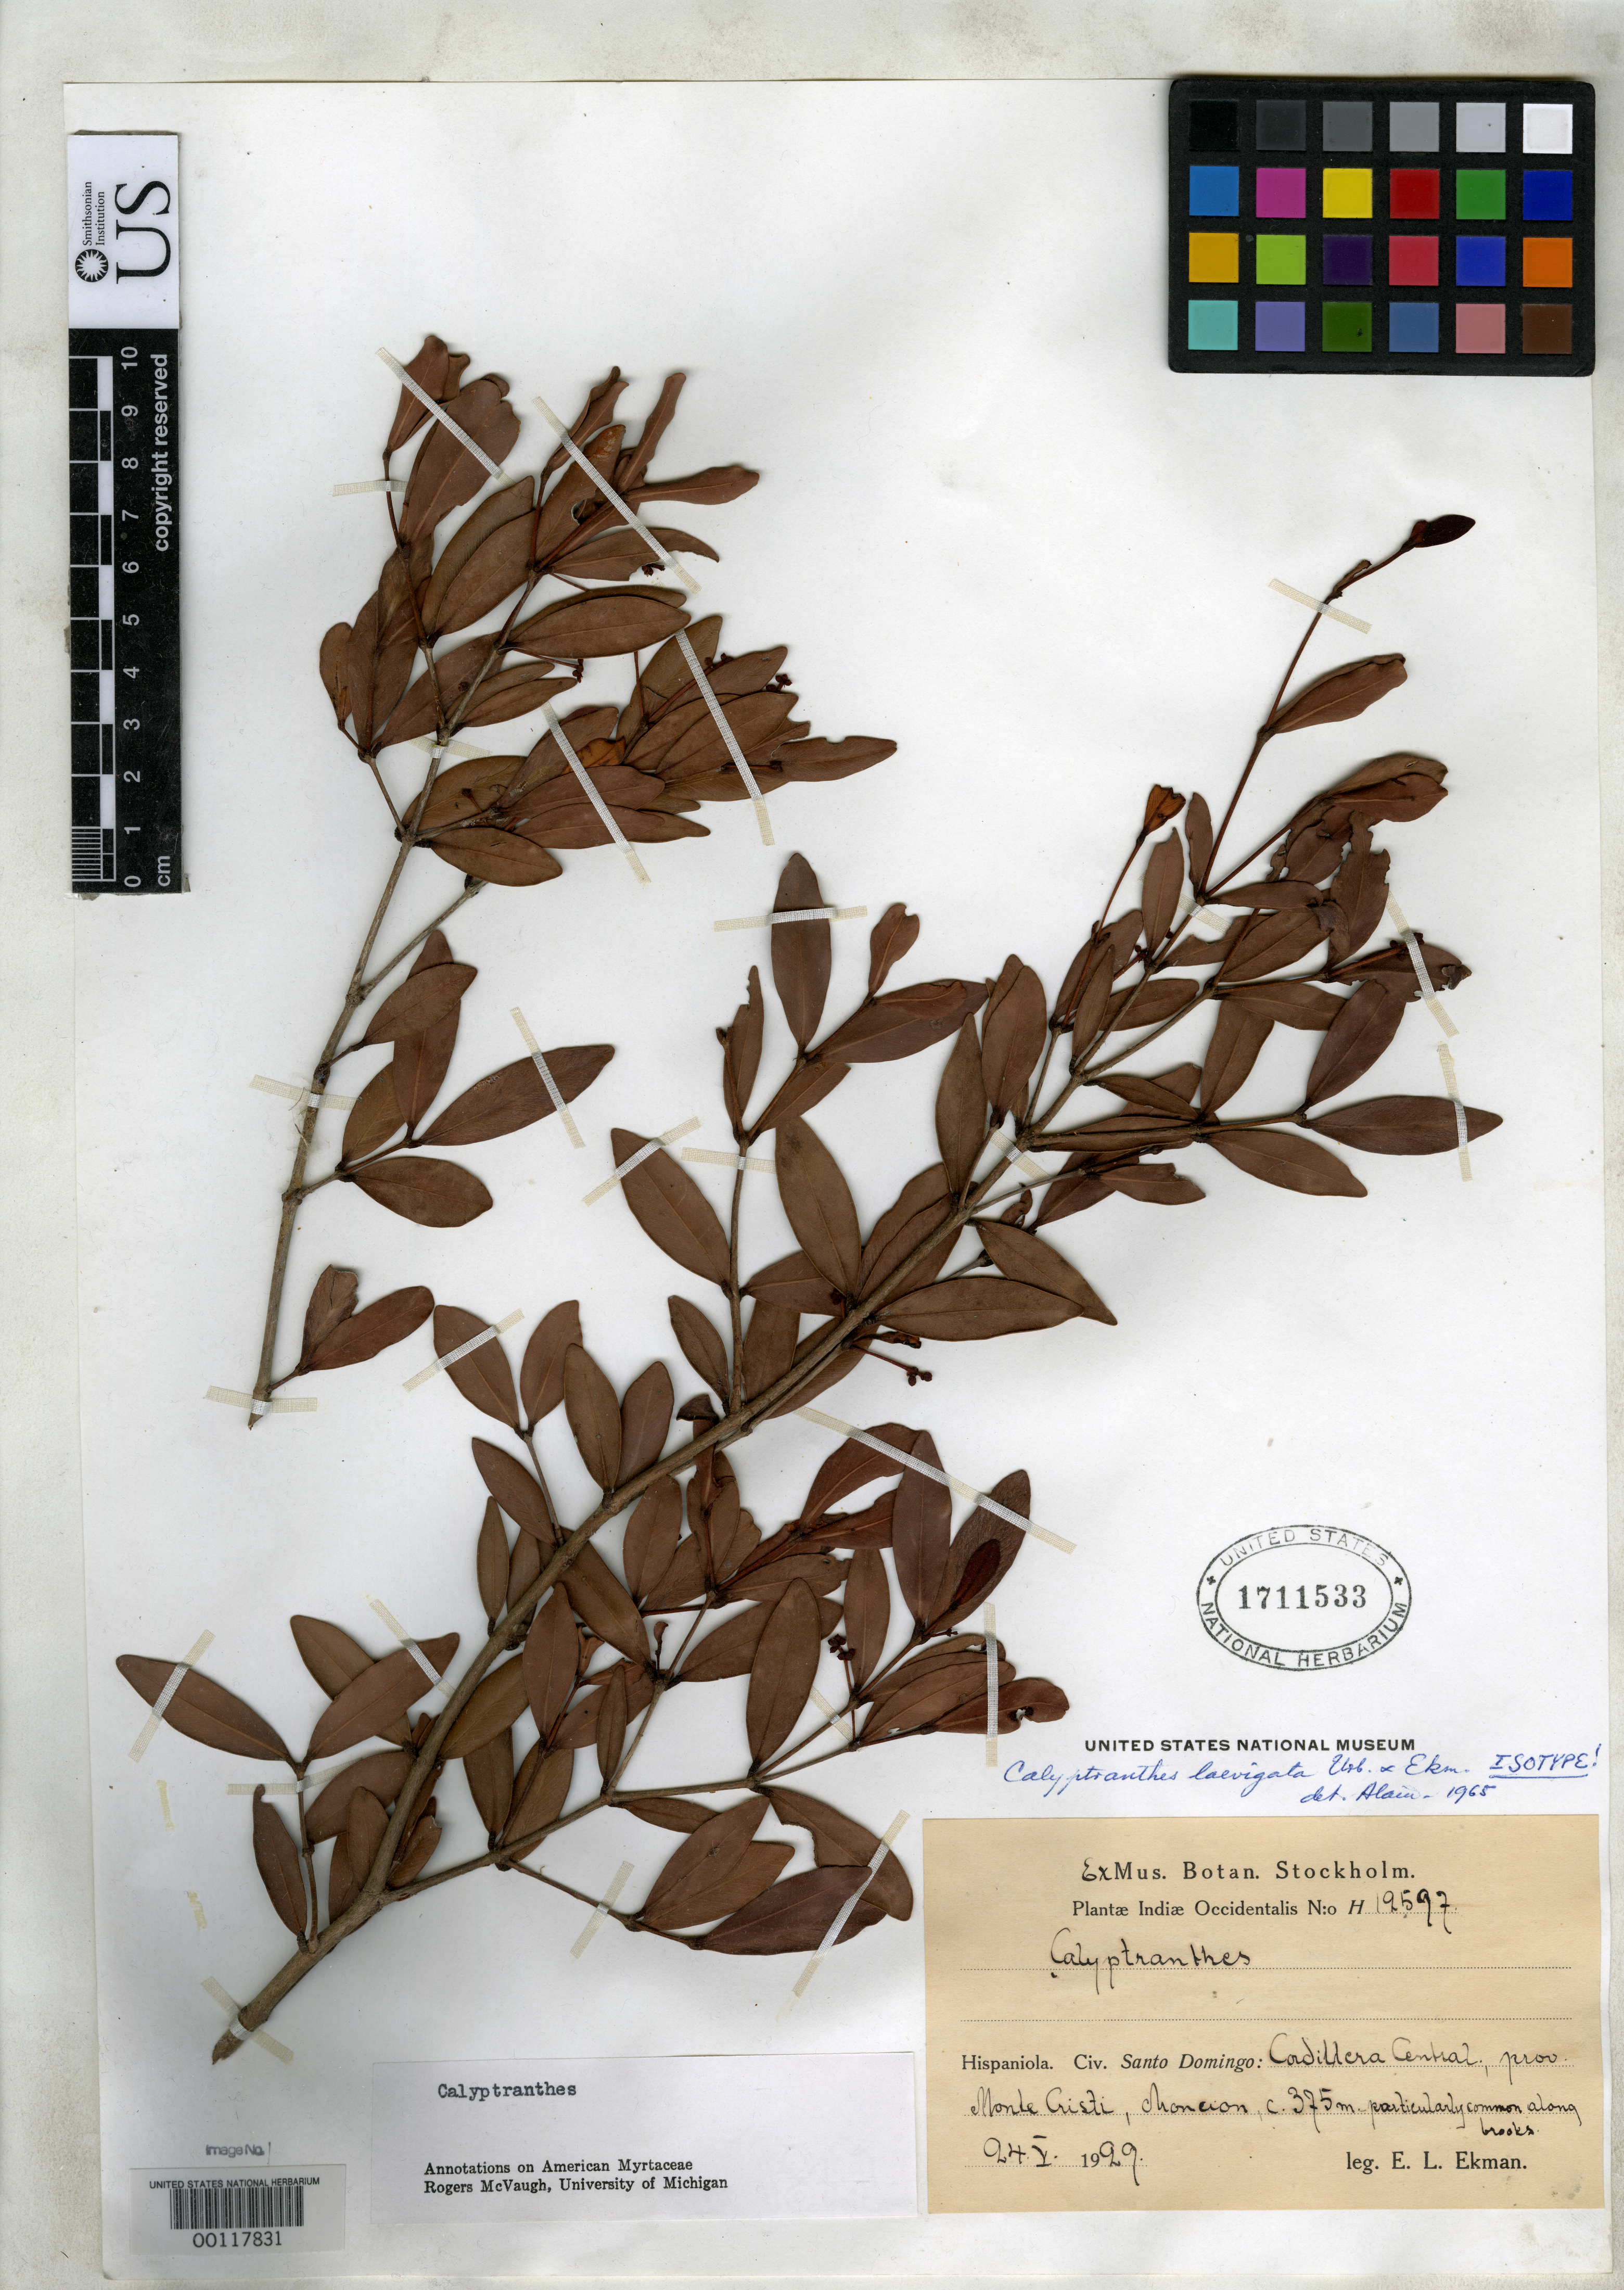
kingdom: Plantae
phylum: Tracheophyta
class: Magnoliopsida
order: Myrtales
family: Myrtaceae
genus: Calyptranthes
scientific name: Calyptranthes laevigata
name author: Urb. & Ekman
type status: Isotype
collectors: E. L. Ekman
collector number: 12597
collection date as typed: May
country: Dominican Republic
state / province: Monte Cristi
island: Hispaniola Island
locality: Cordillera Central, Moncion.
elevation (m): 375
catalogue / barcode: US 1711533